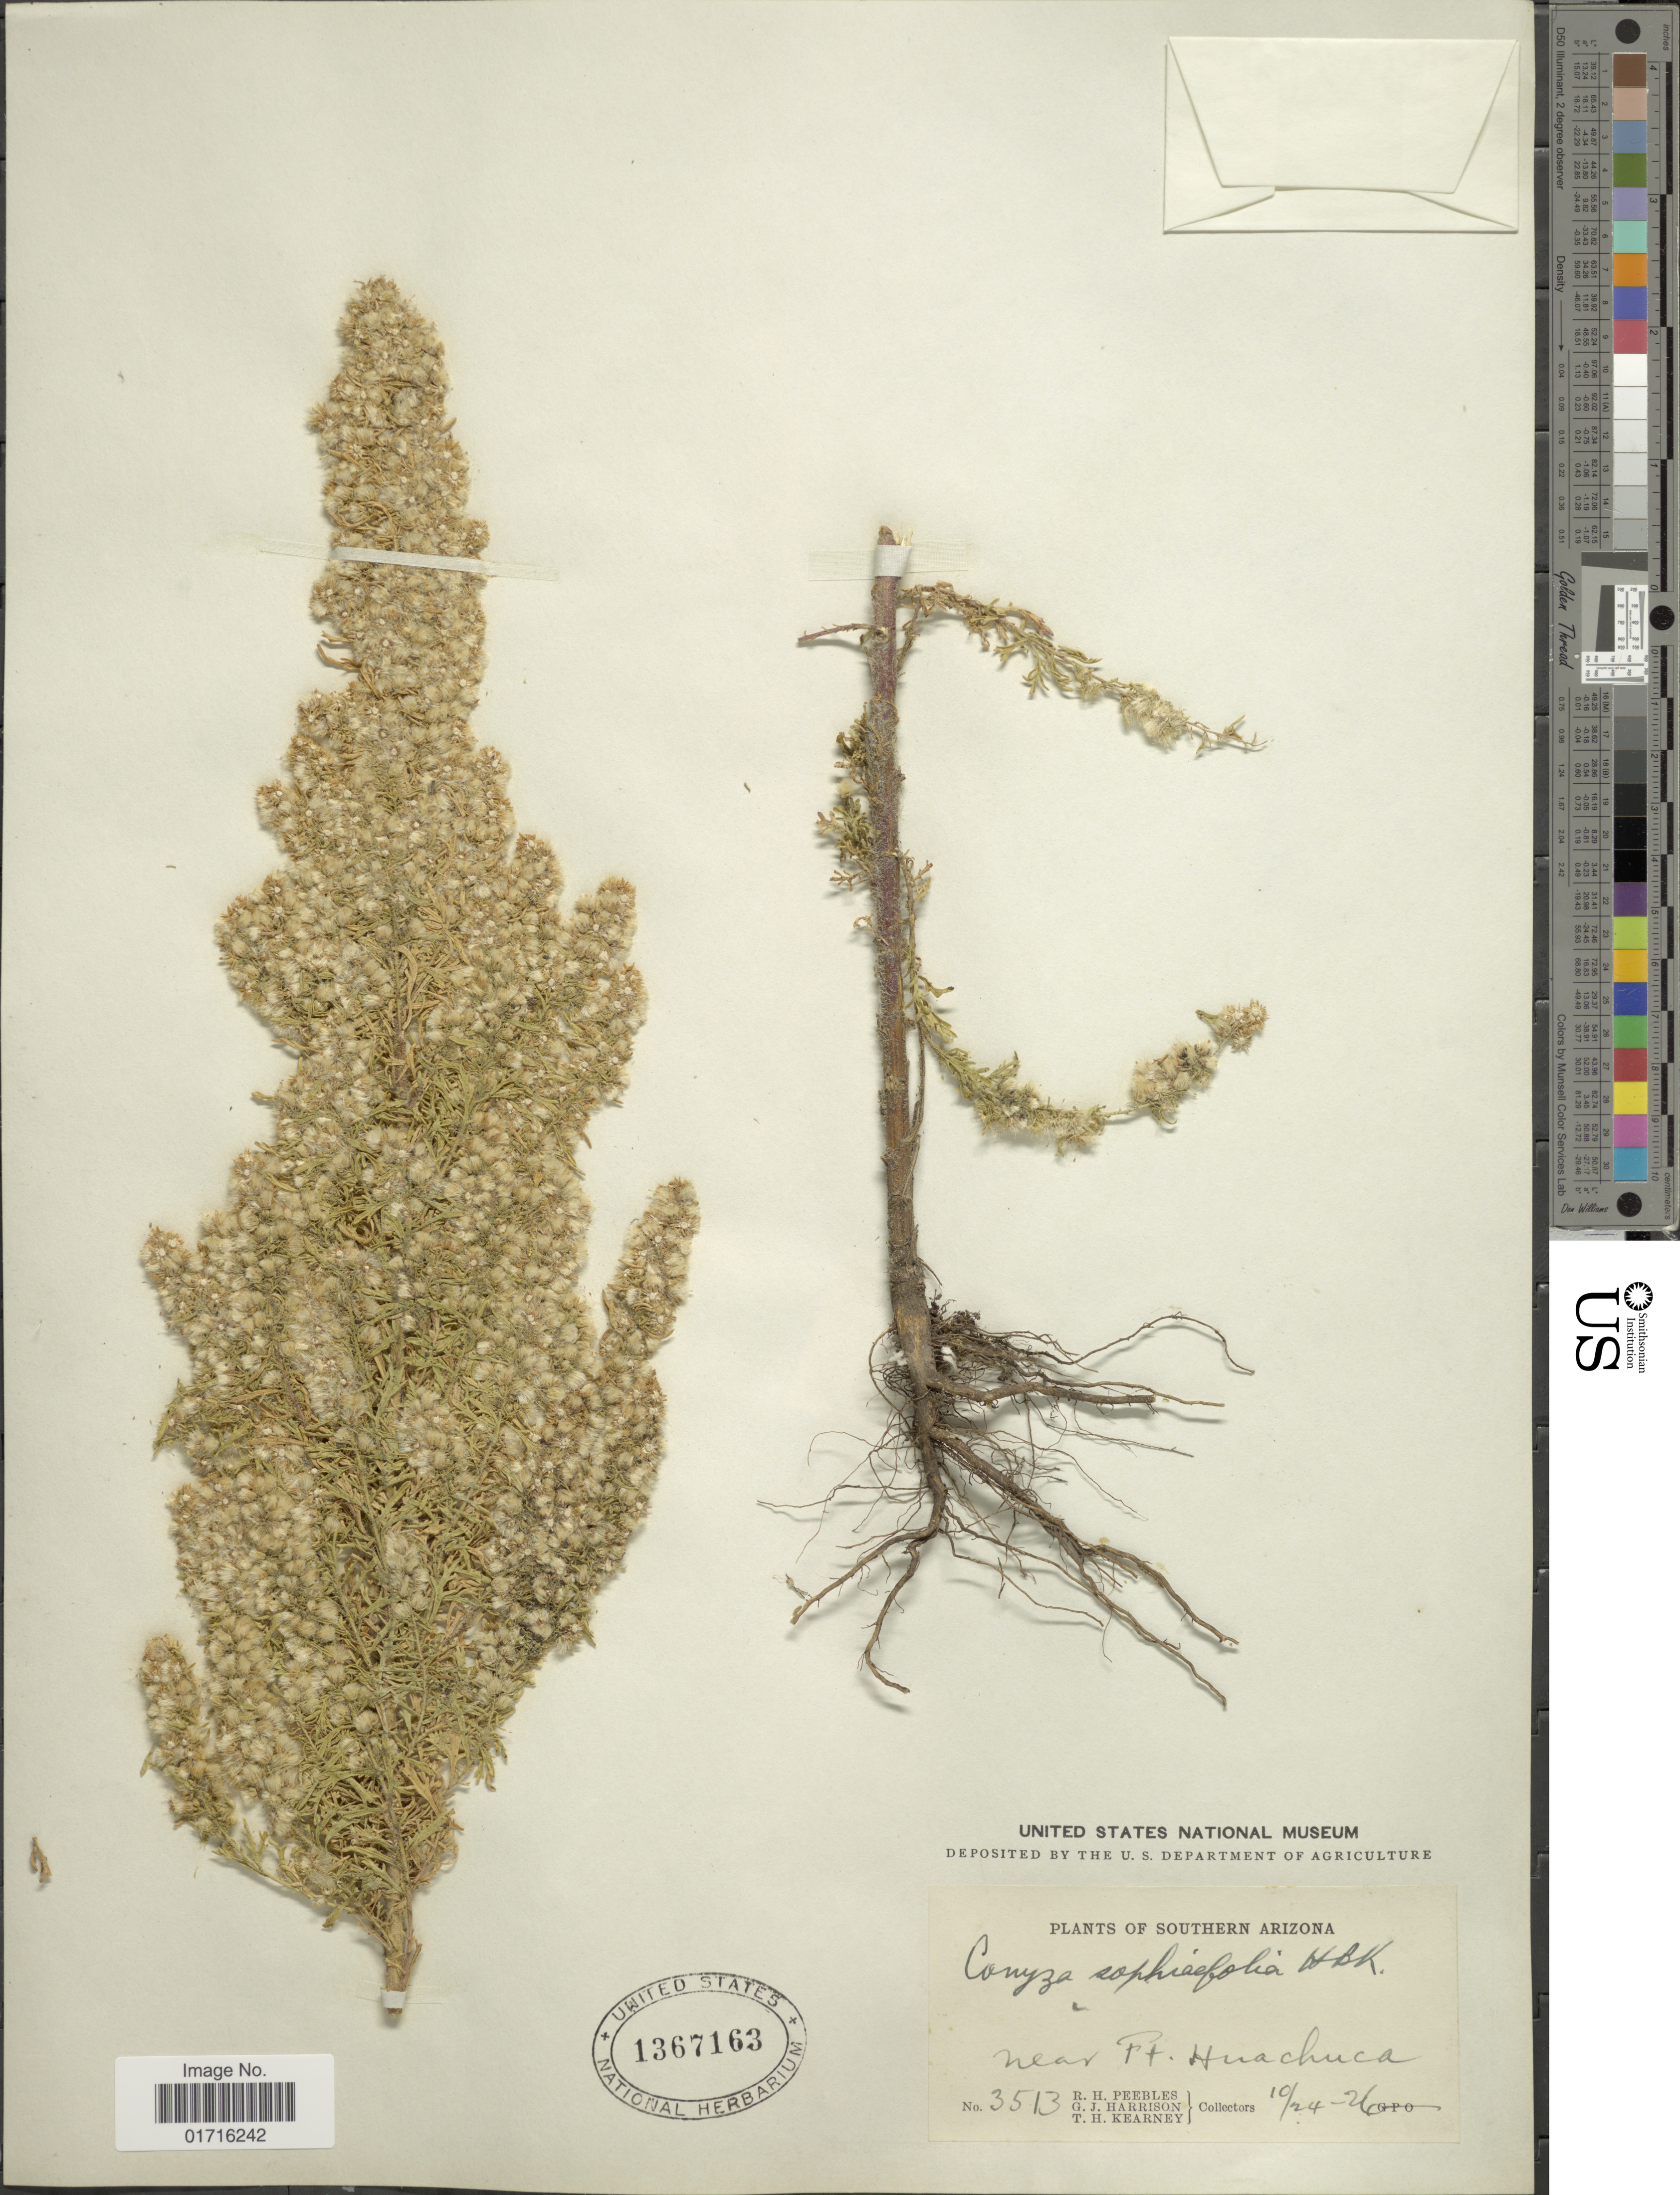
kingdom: Plantae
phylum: Tracheophyta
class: Magnoliopsida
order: Asterales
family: Asteraceae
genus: Conyza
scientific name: Conyza sophiaefolia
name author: Kunth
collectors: R. H. Peebles, G. J. Harrison & T. H. Kearney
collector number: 3513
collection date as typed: Transcribed d/m/y: 24/10/26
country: United States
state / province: Arizona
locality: Southern Arizona, Near Ft. Huachuca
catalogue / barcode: US 1367163